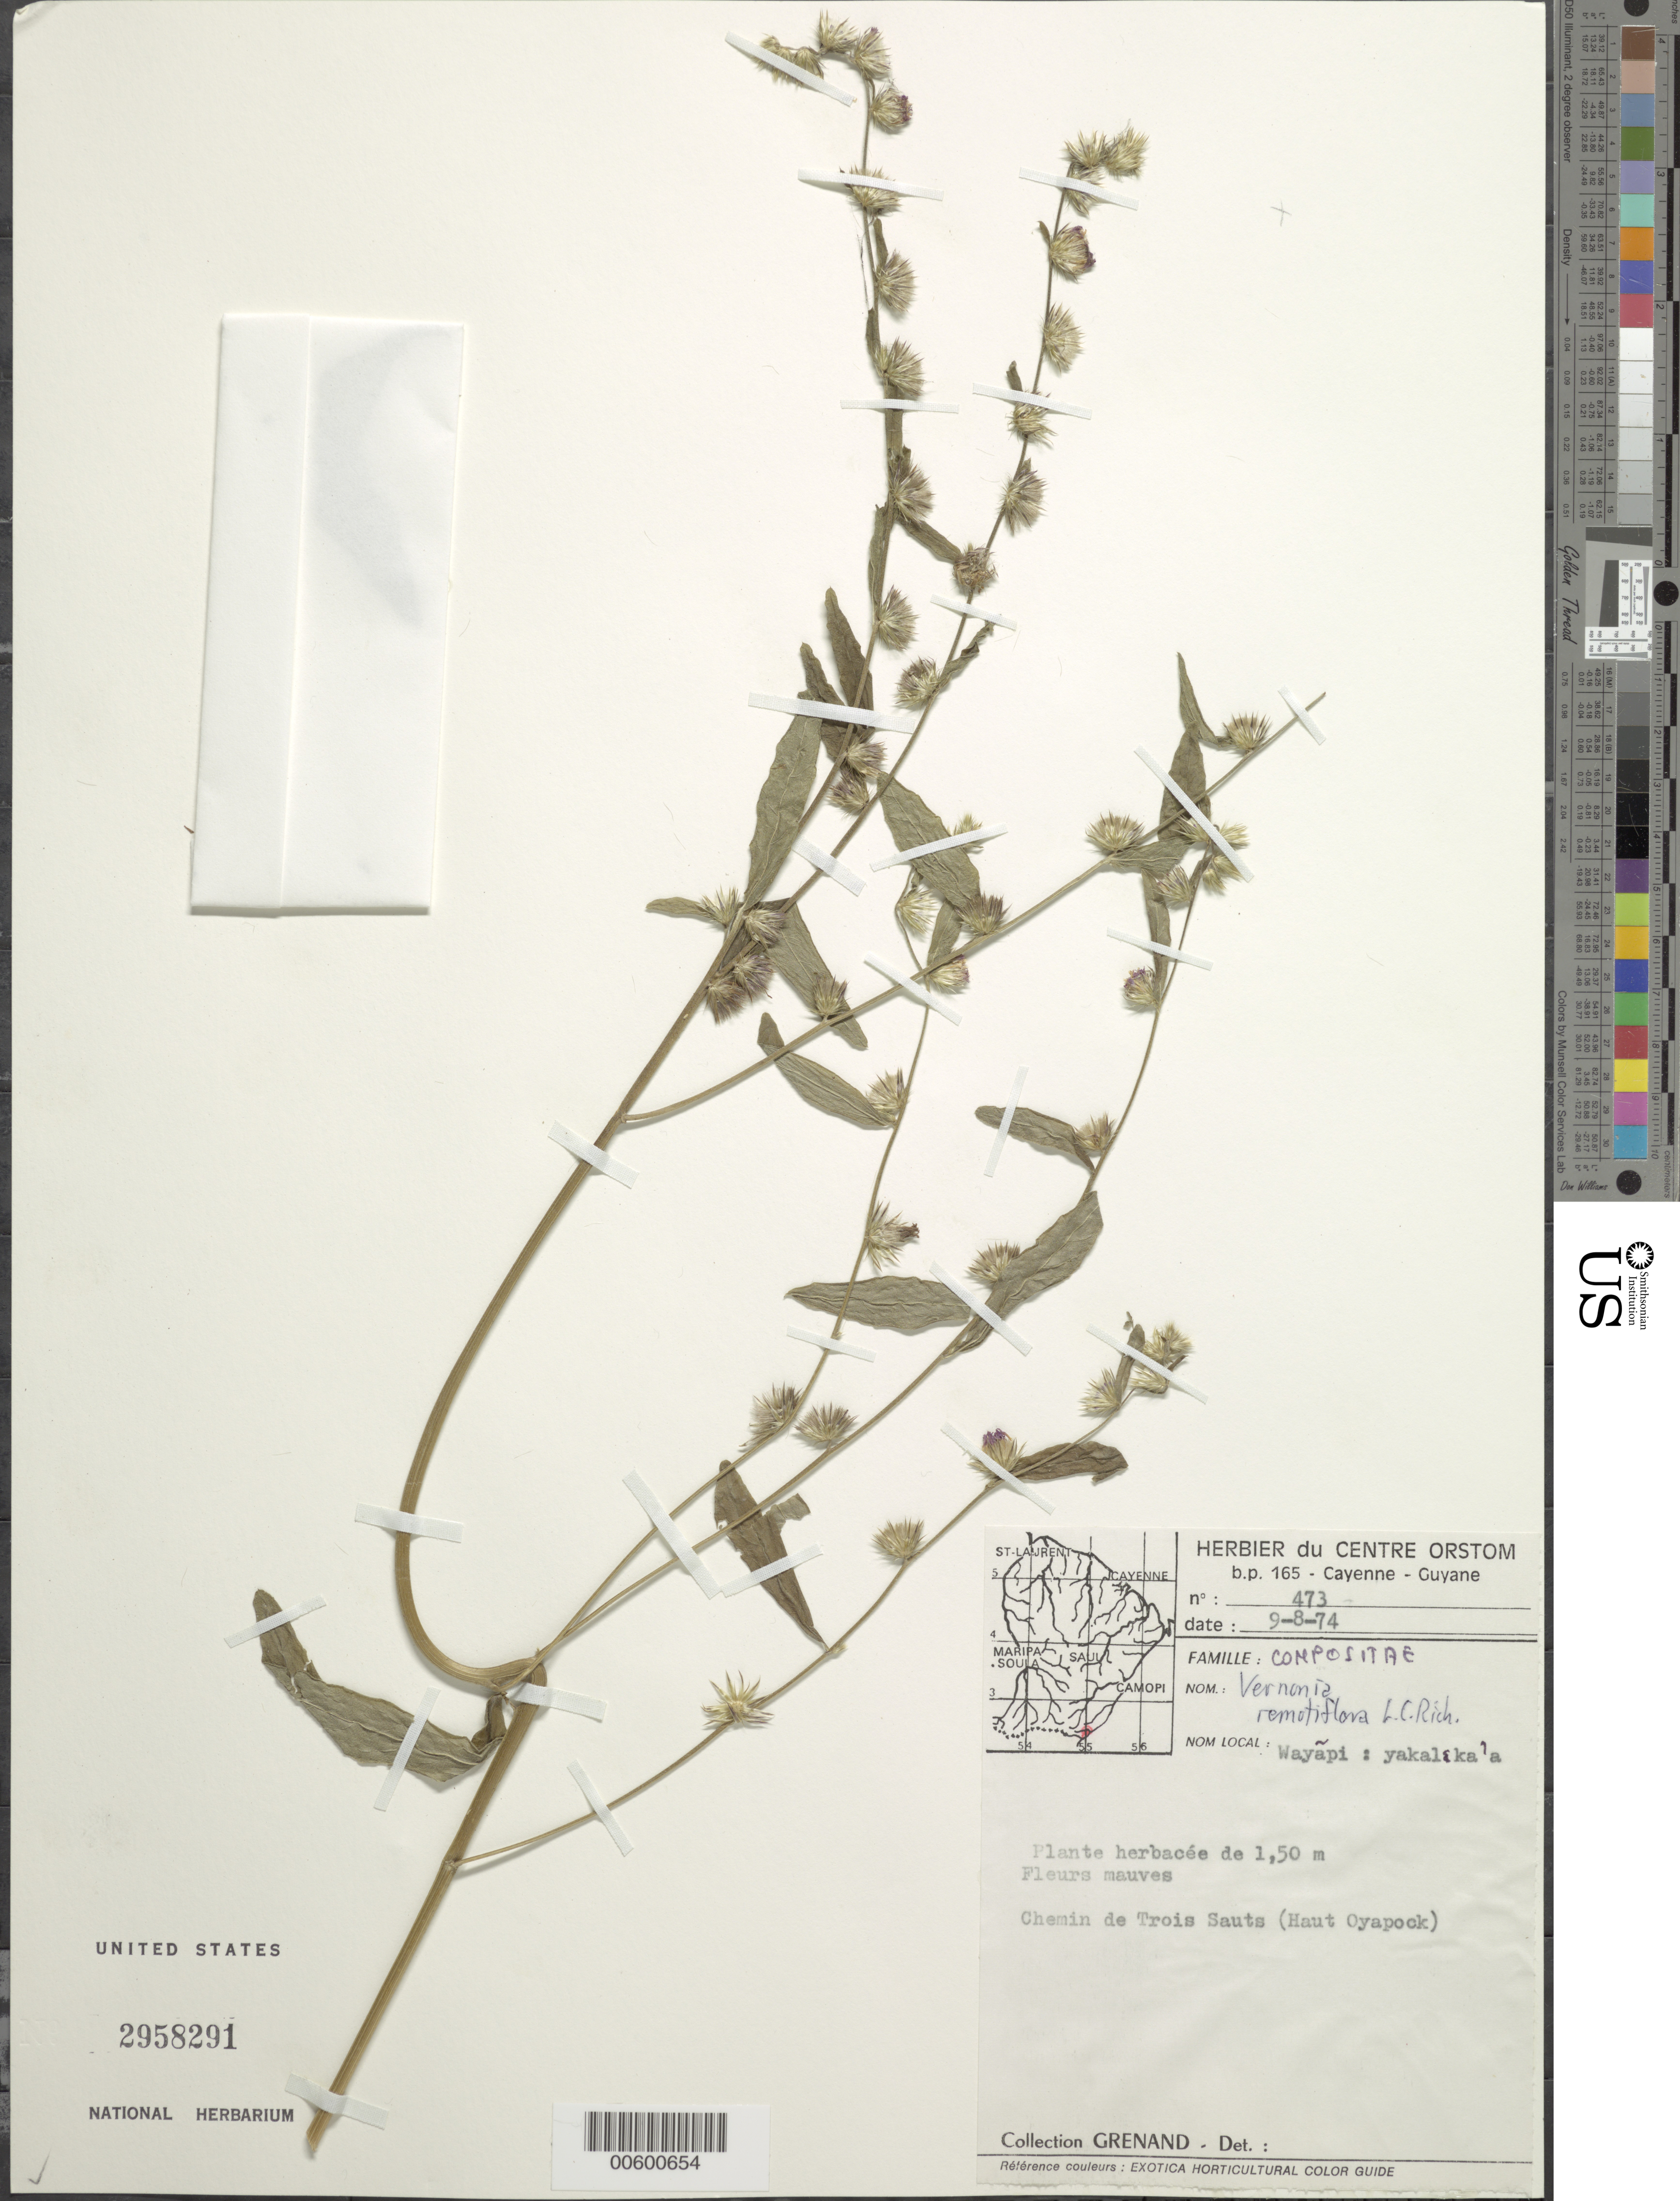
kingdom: Plantae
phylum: Tracheophyta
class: Magnoliopsida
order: Asterales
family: Asteraceae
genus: Lepidaploa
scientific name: Lepidaploa remotiflora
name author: (Rich.) H. Rob.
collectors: P. Grenand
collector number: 473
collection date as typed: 9-Aug-74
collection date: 1974-08-09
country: French Guiana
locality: Trois Sauts (Haut Oyapock)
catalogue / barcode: US 2958291